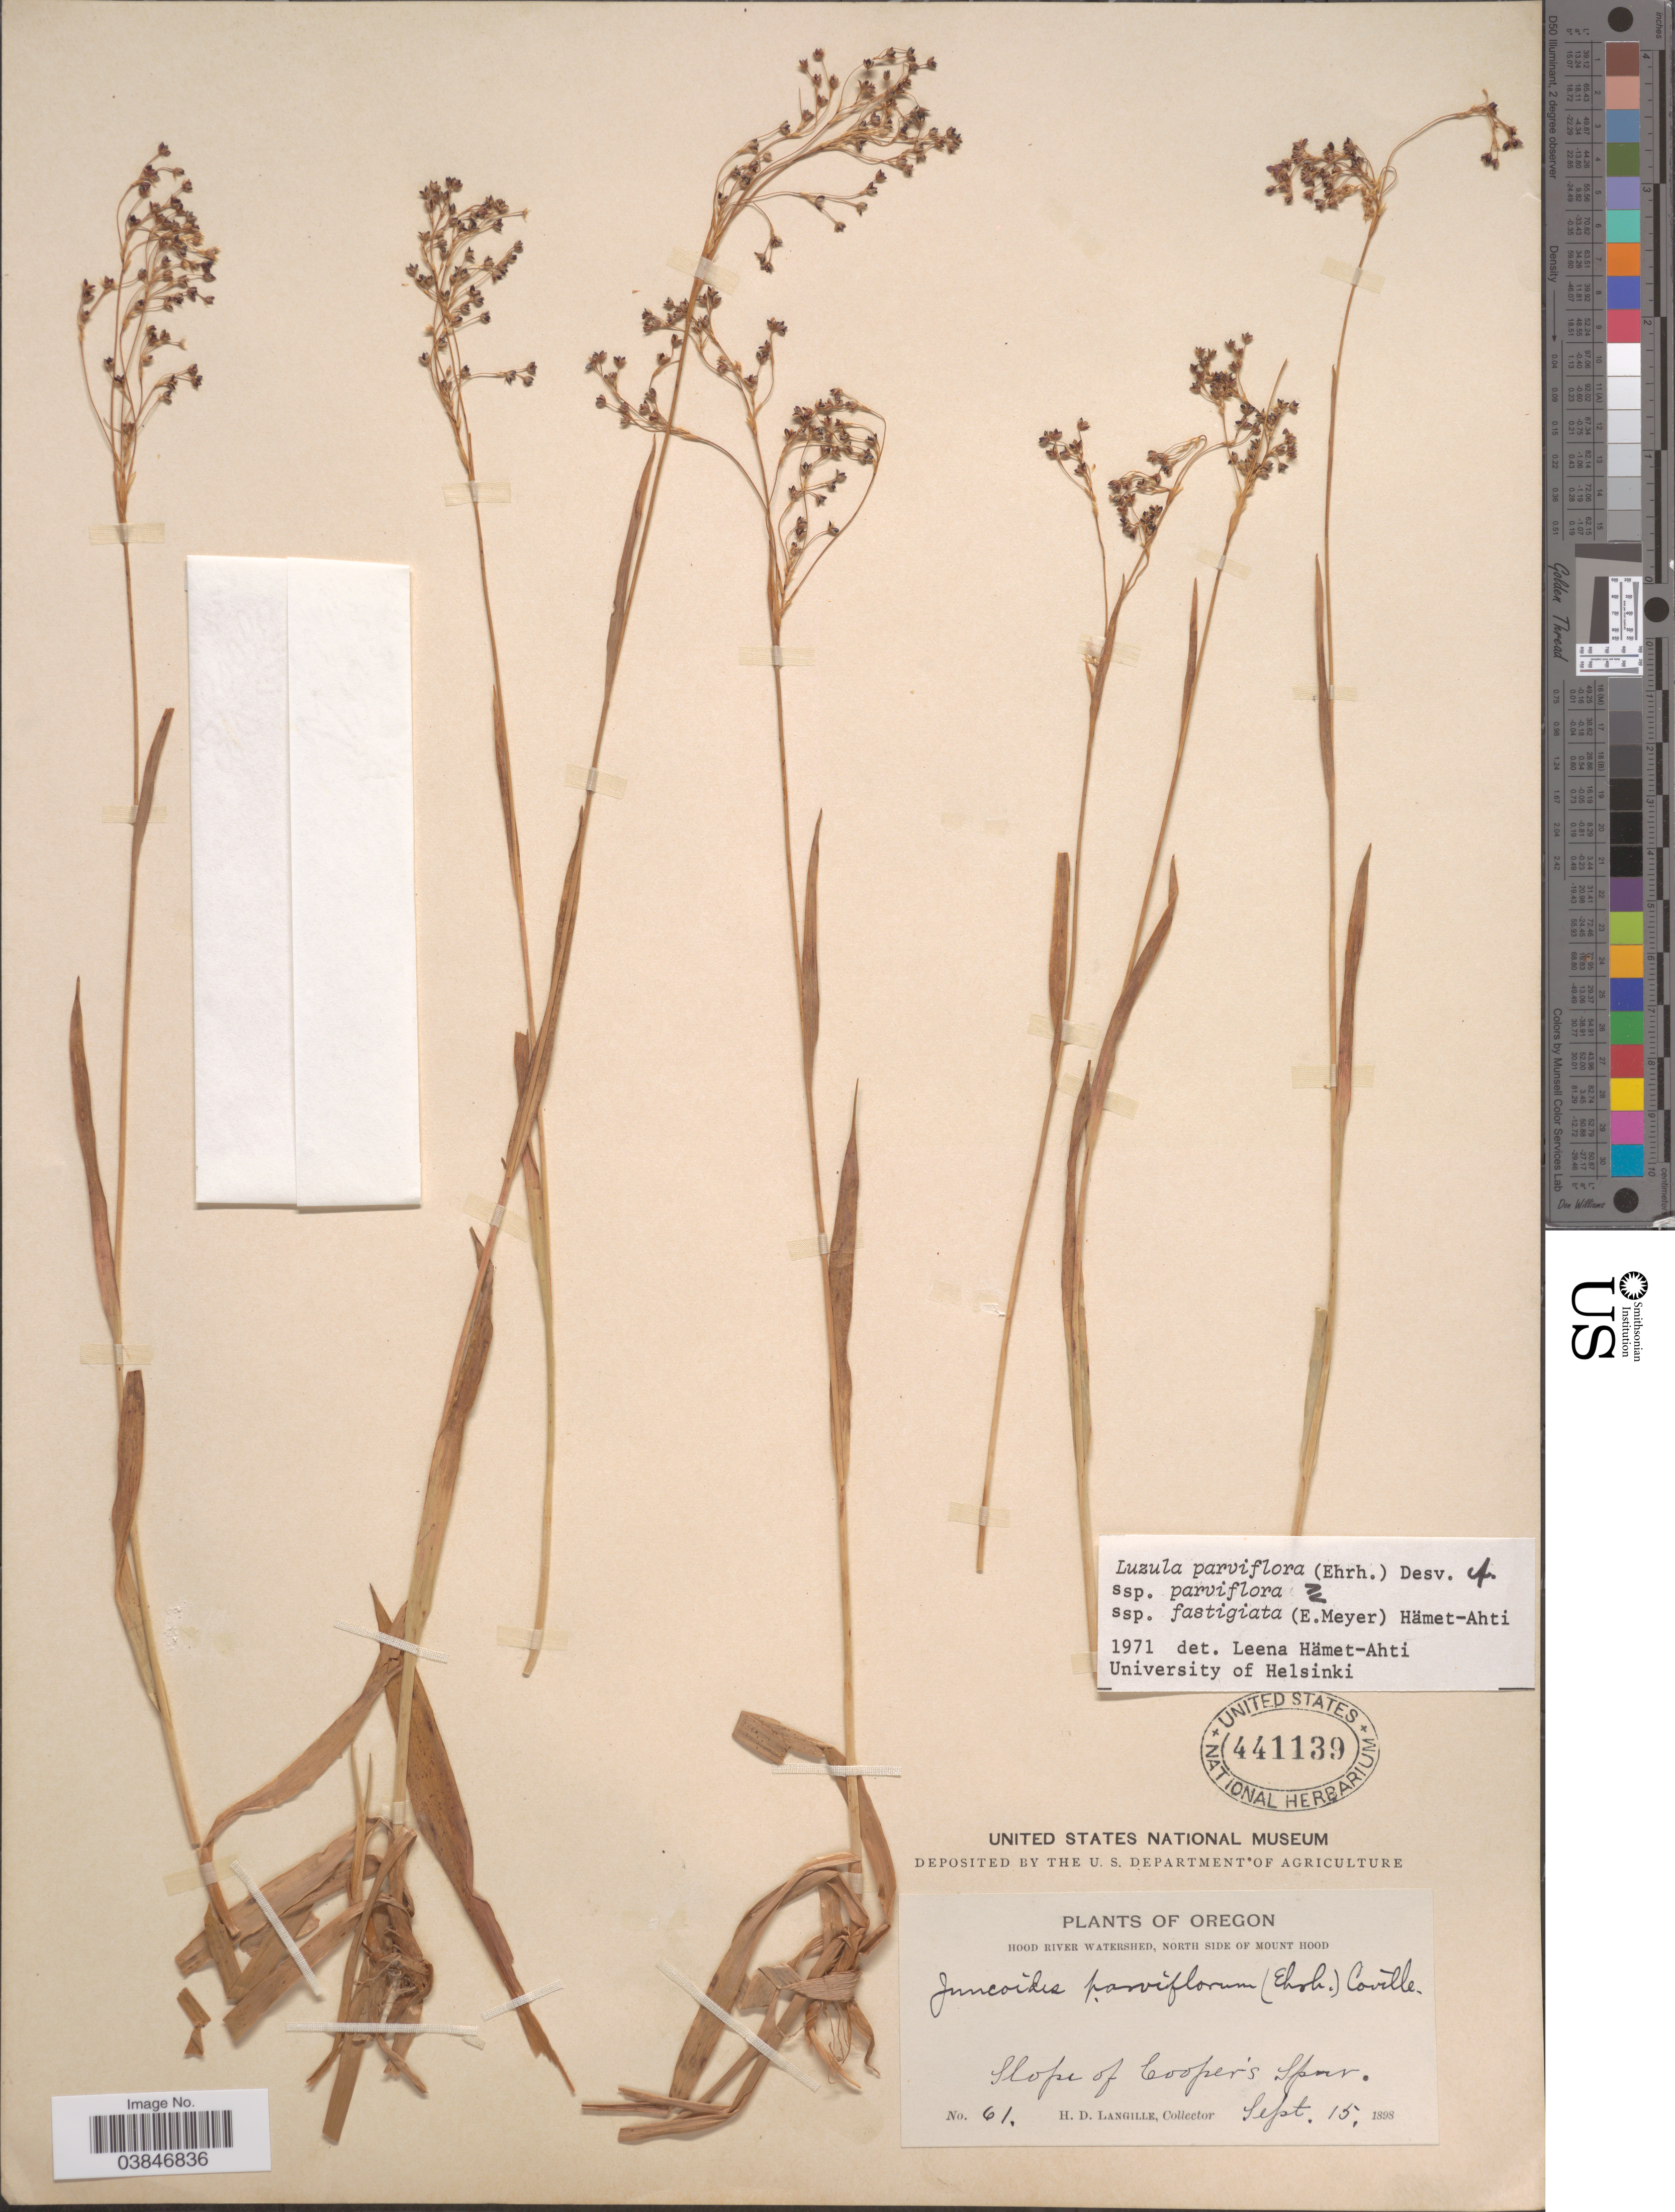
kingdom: Plantae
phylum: Tracheophyta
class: Liliopsida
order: Poales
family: Juncaceae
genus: Luzula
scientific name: Luzula parviflora subsp. parviflora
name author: (Ehrh.) Desv.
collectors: H. Langille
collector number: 61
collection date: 1898-09-15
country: United States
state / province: Oregon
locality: Hood River Watershed, North side of Mount Hood. Slope of Cooper's Spur.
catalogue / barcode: US 441139